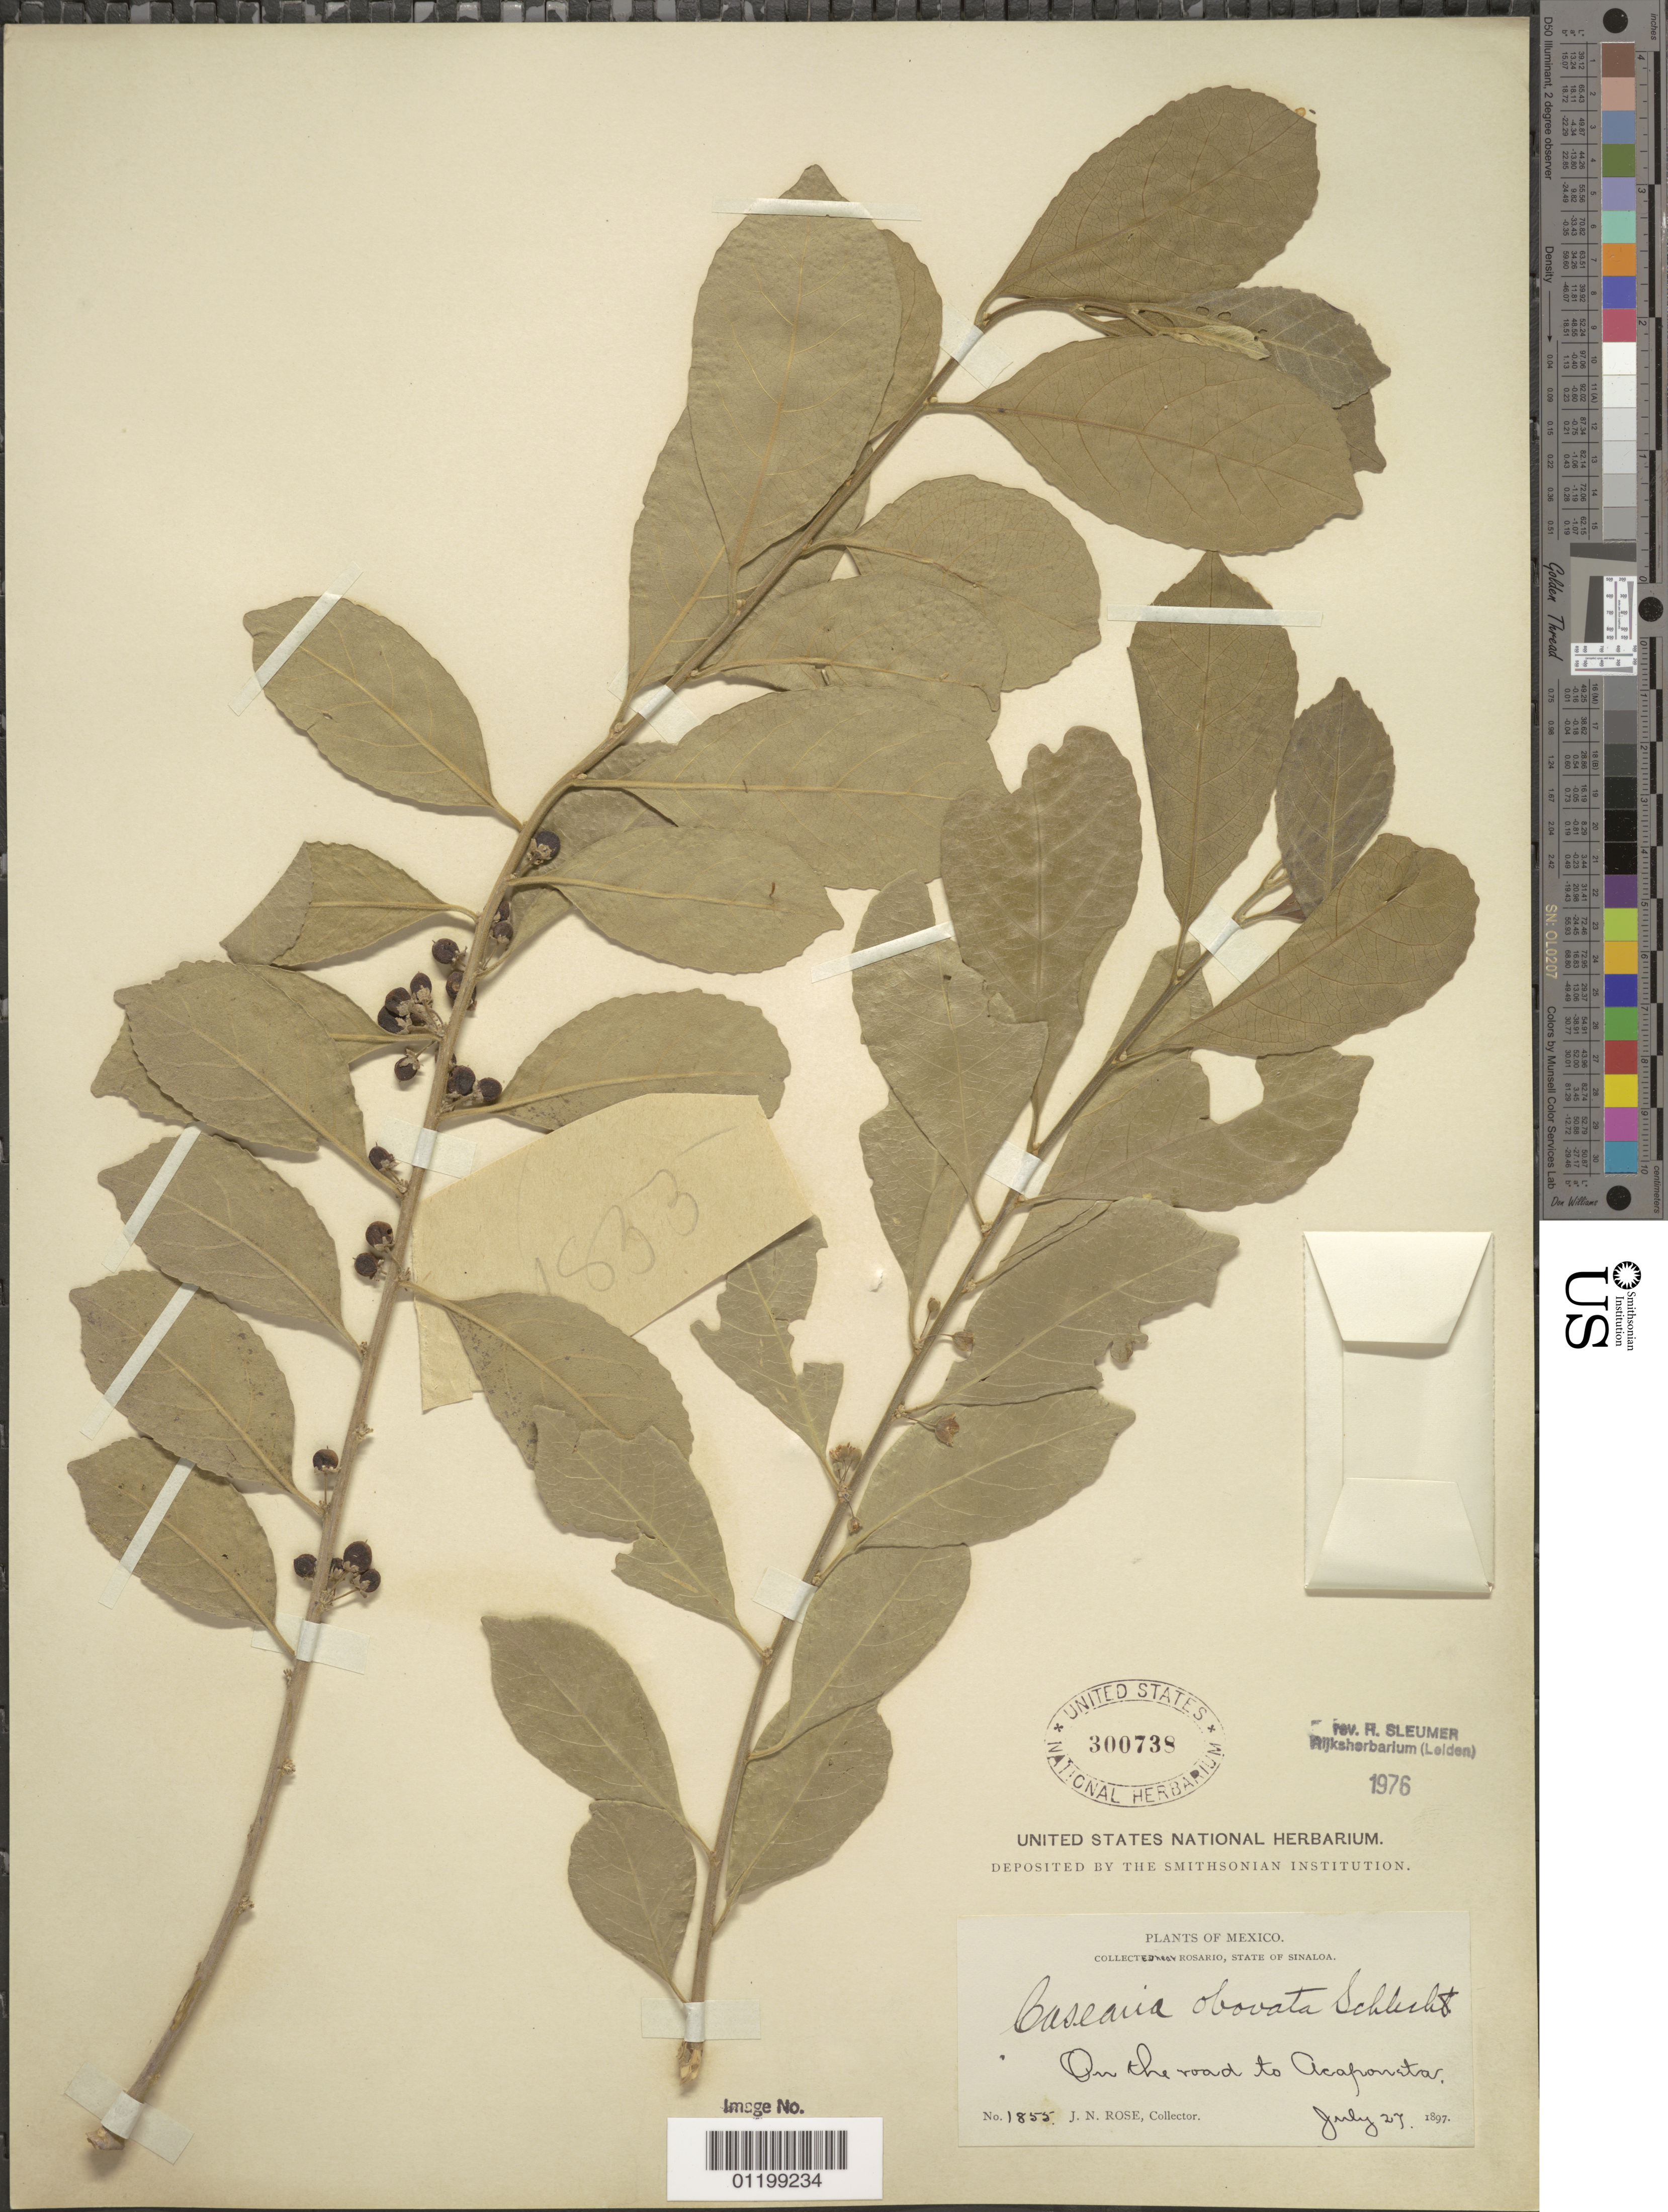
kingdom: Plantae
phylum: Tracheophyta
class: Magnoliopsida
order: Malpighiales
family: Salicaceae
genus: Casearia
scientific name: Casearia obovata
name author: Schltdl.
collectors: J. N. Rose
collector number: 1855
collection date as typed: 27 Jul 1897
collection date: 1897-07-27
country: Mexico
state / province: Sinaloa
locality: Near Rosario, on the road to Acaponeta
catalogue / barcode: US 300738